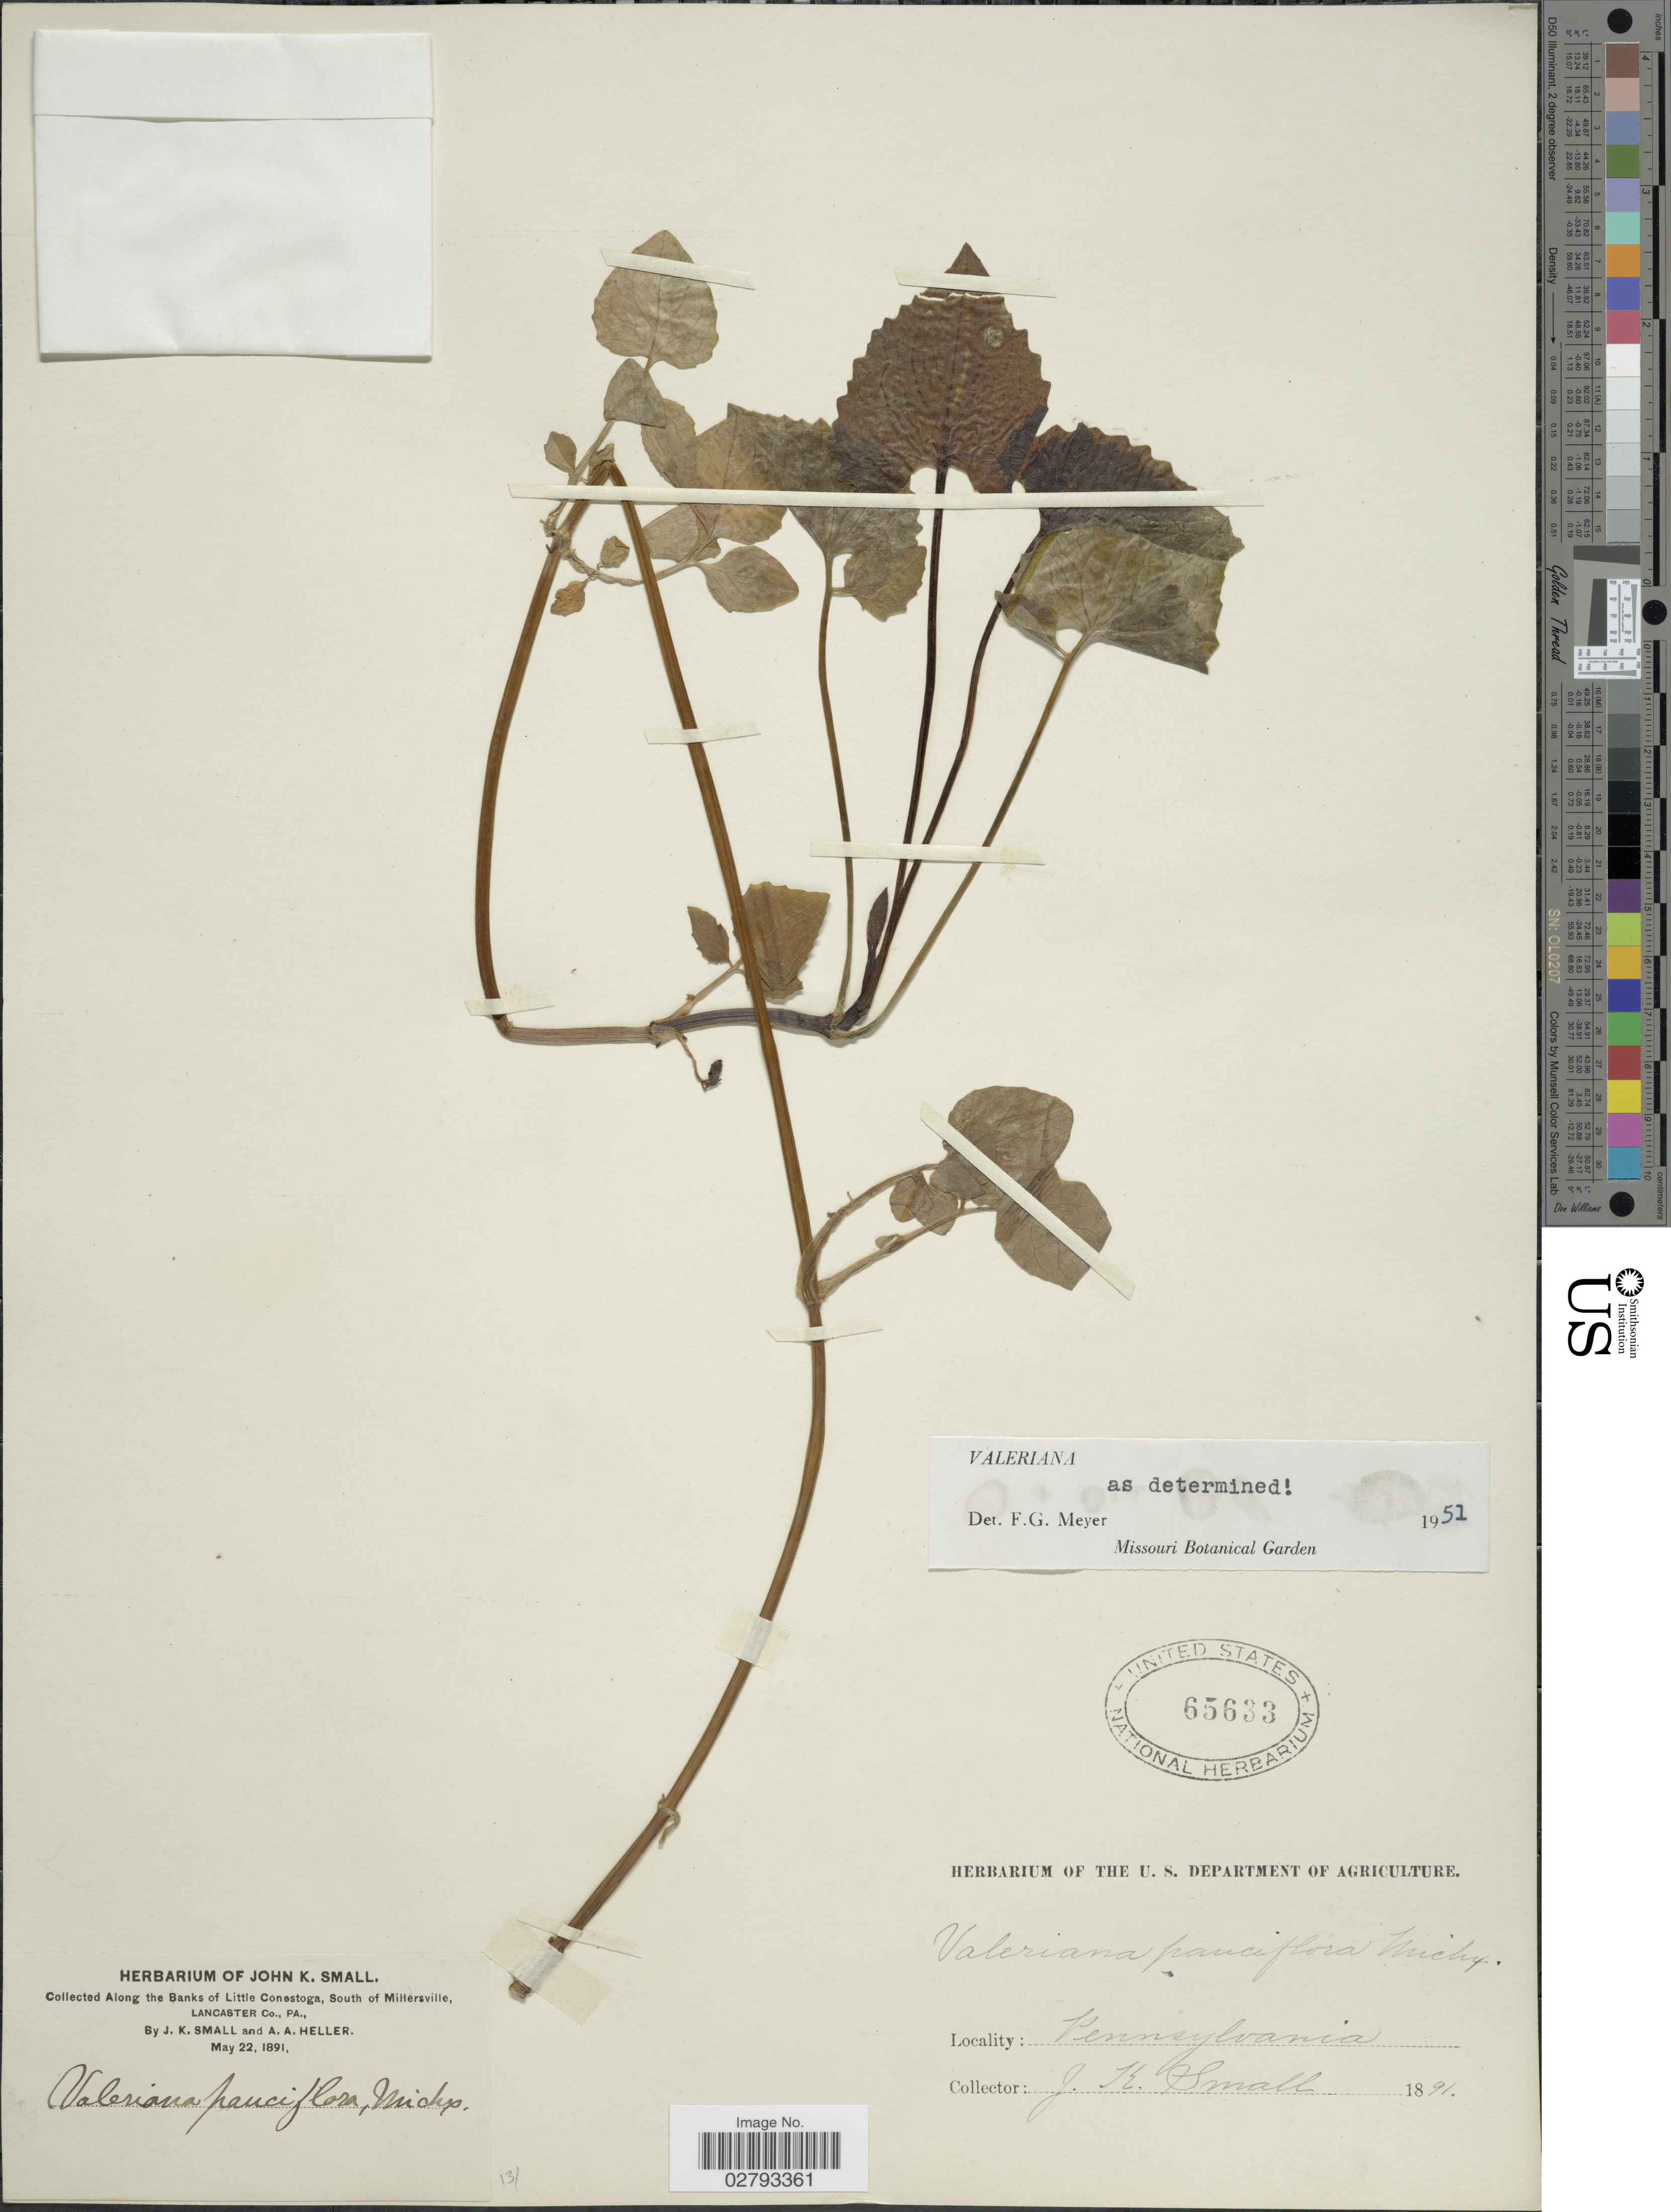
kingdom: Plantae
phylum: Tracheophyta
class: Magnoliopsida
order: Dipsacales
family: Caprifoliaceae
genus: Valeriana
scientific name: Valeriana pauciflora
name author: Michx.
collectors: J. K. Small & A. A. Heller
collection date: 1891-05-22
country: United States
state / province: Pennsylvania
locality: Along the Banks of Little Conestoga, South of Millersville, Lancaster Co.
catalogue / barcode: US 65633